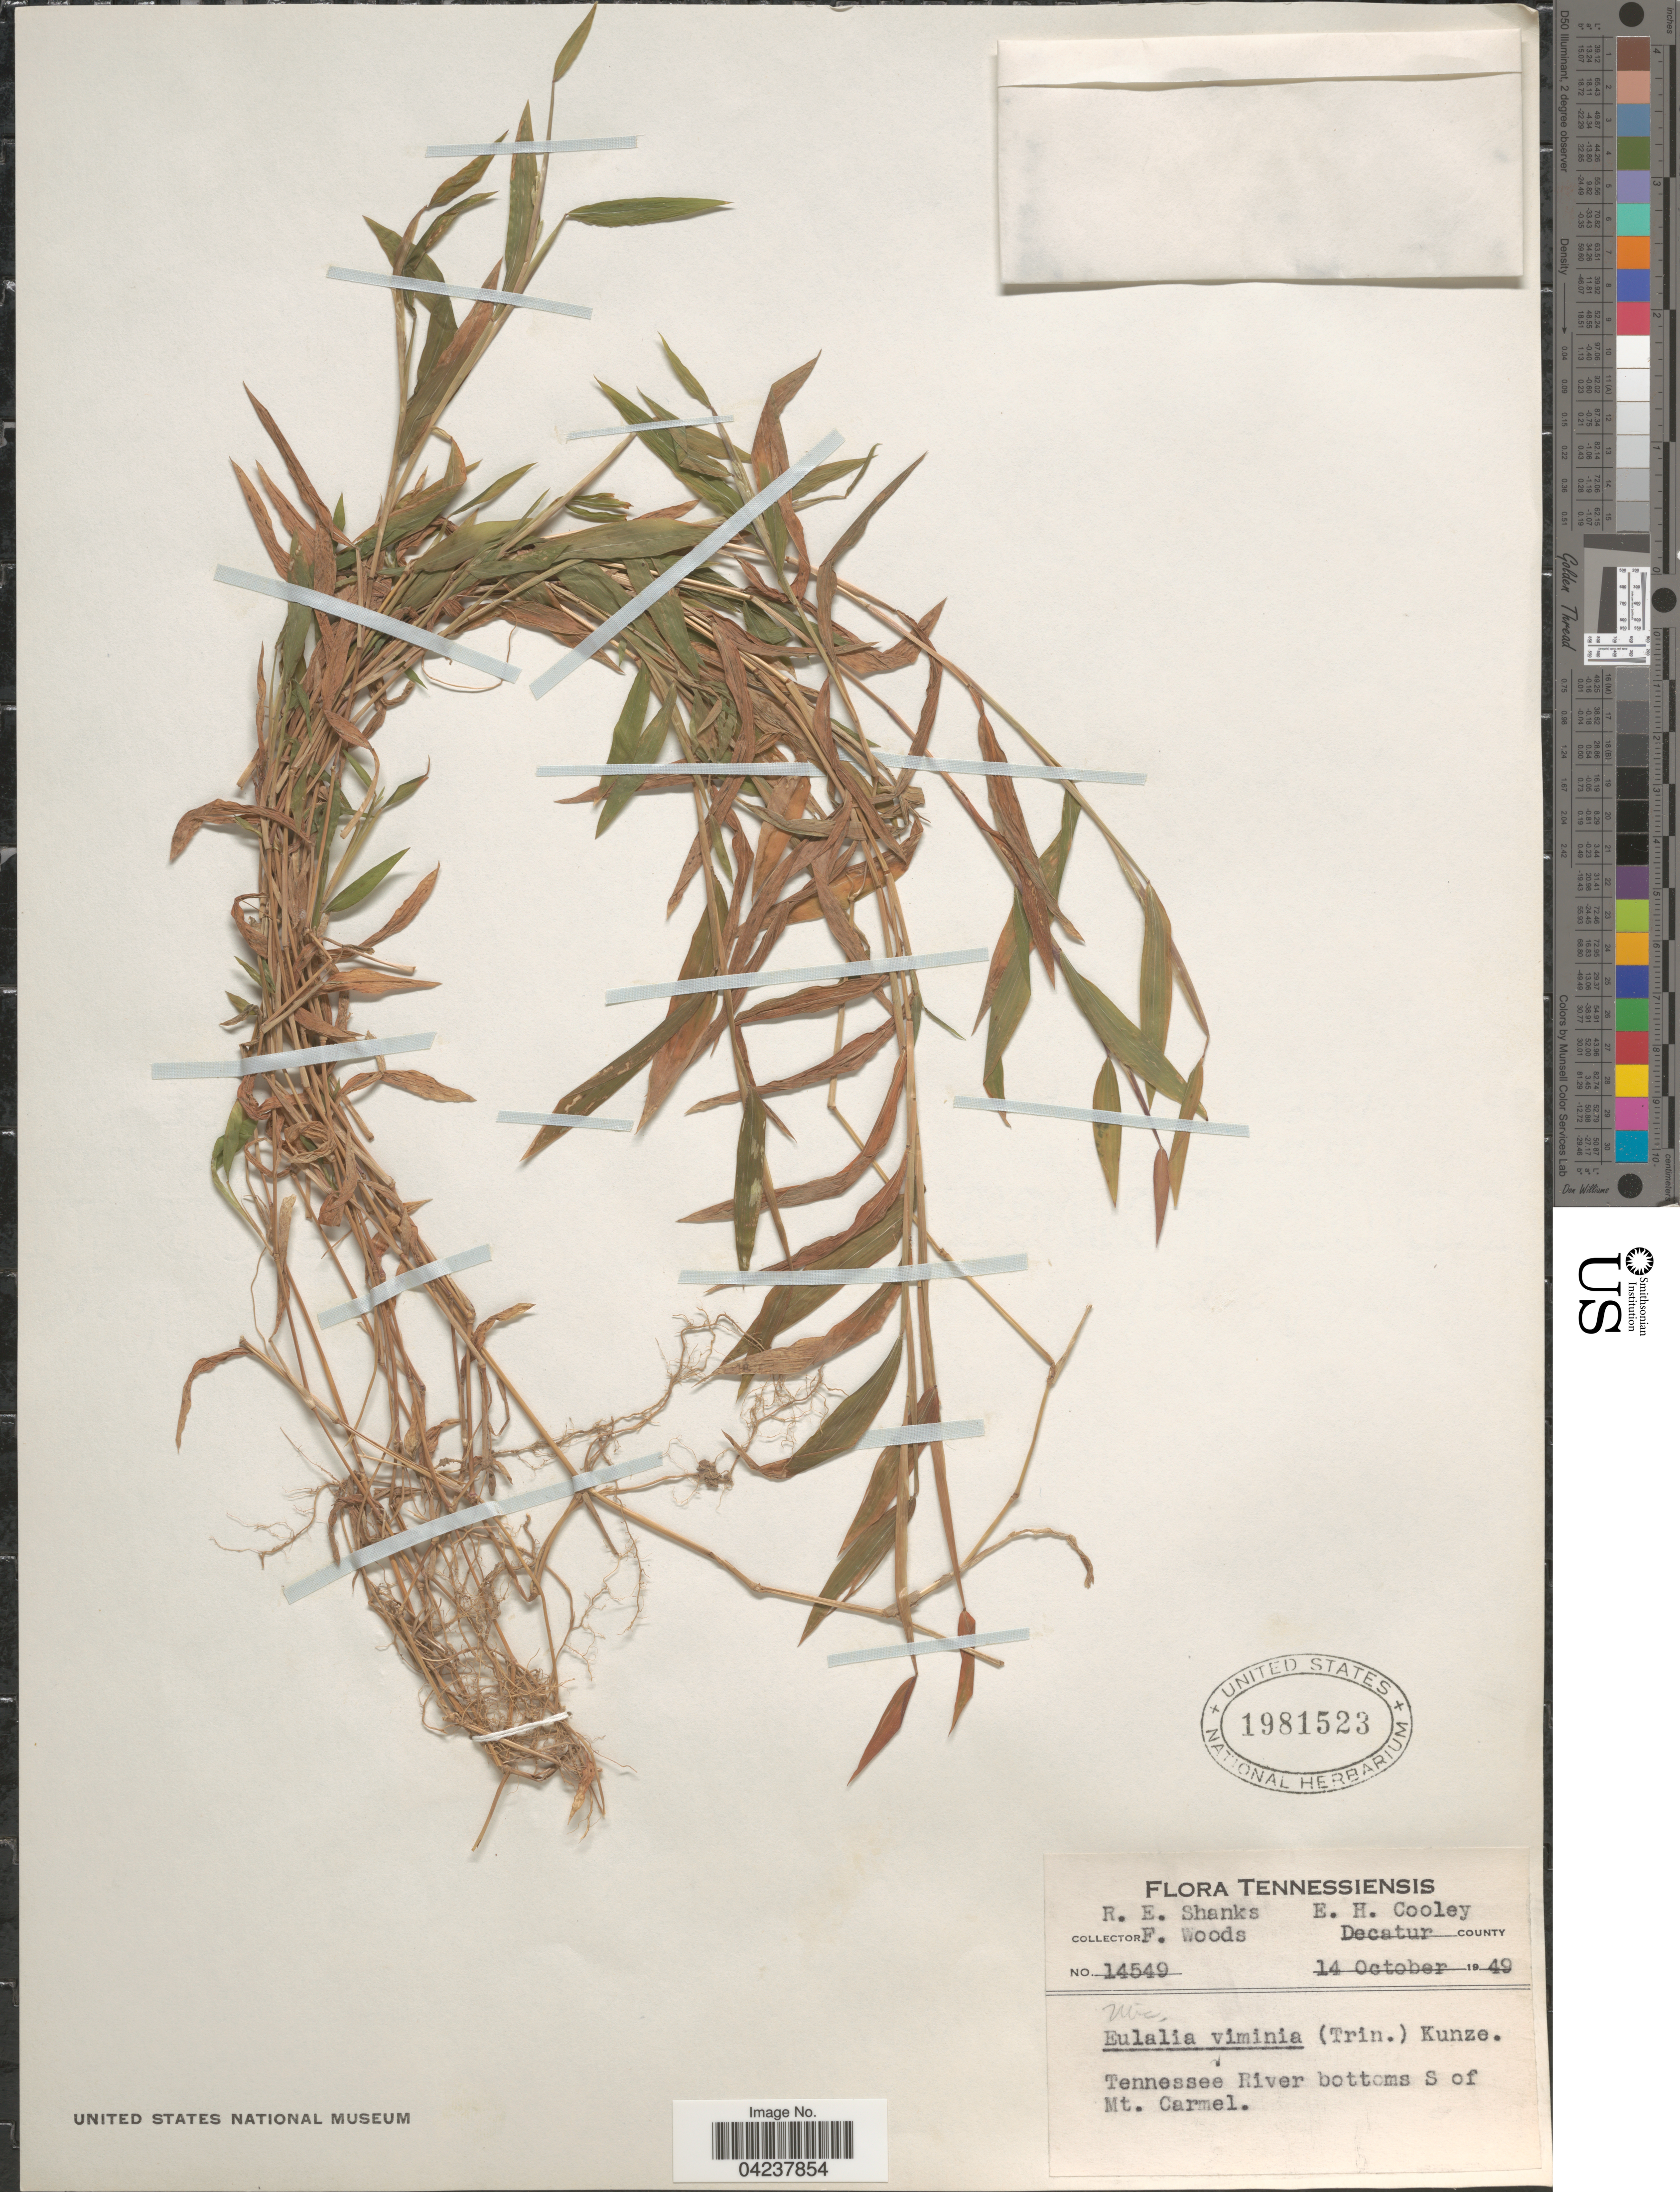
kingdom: Plantae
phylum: Tracheophyta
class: Liliopsida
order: Poales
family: Poaceae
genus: Microstegium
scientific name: Microstegium vimineum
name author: (Trin.) A. Camus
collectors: R. Shanks, E. H. Cooley & F. Woods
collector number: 14549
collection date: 1949-10-14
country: United States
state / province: Tennessee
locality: Decatur County. Tennessee River bottoms S of Mt. Carmel.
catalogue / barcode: US 1981523